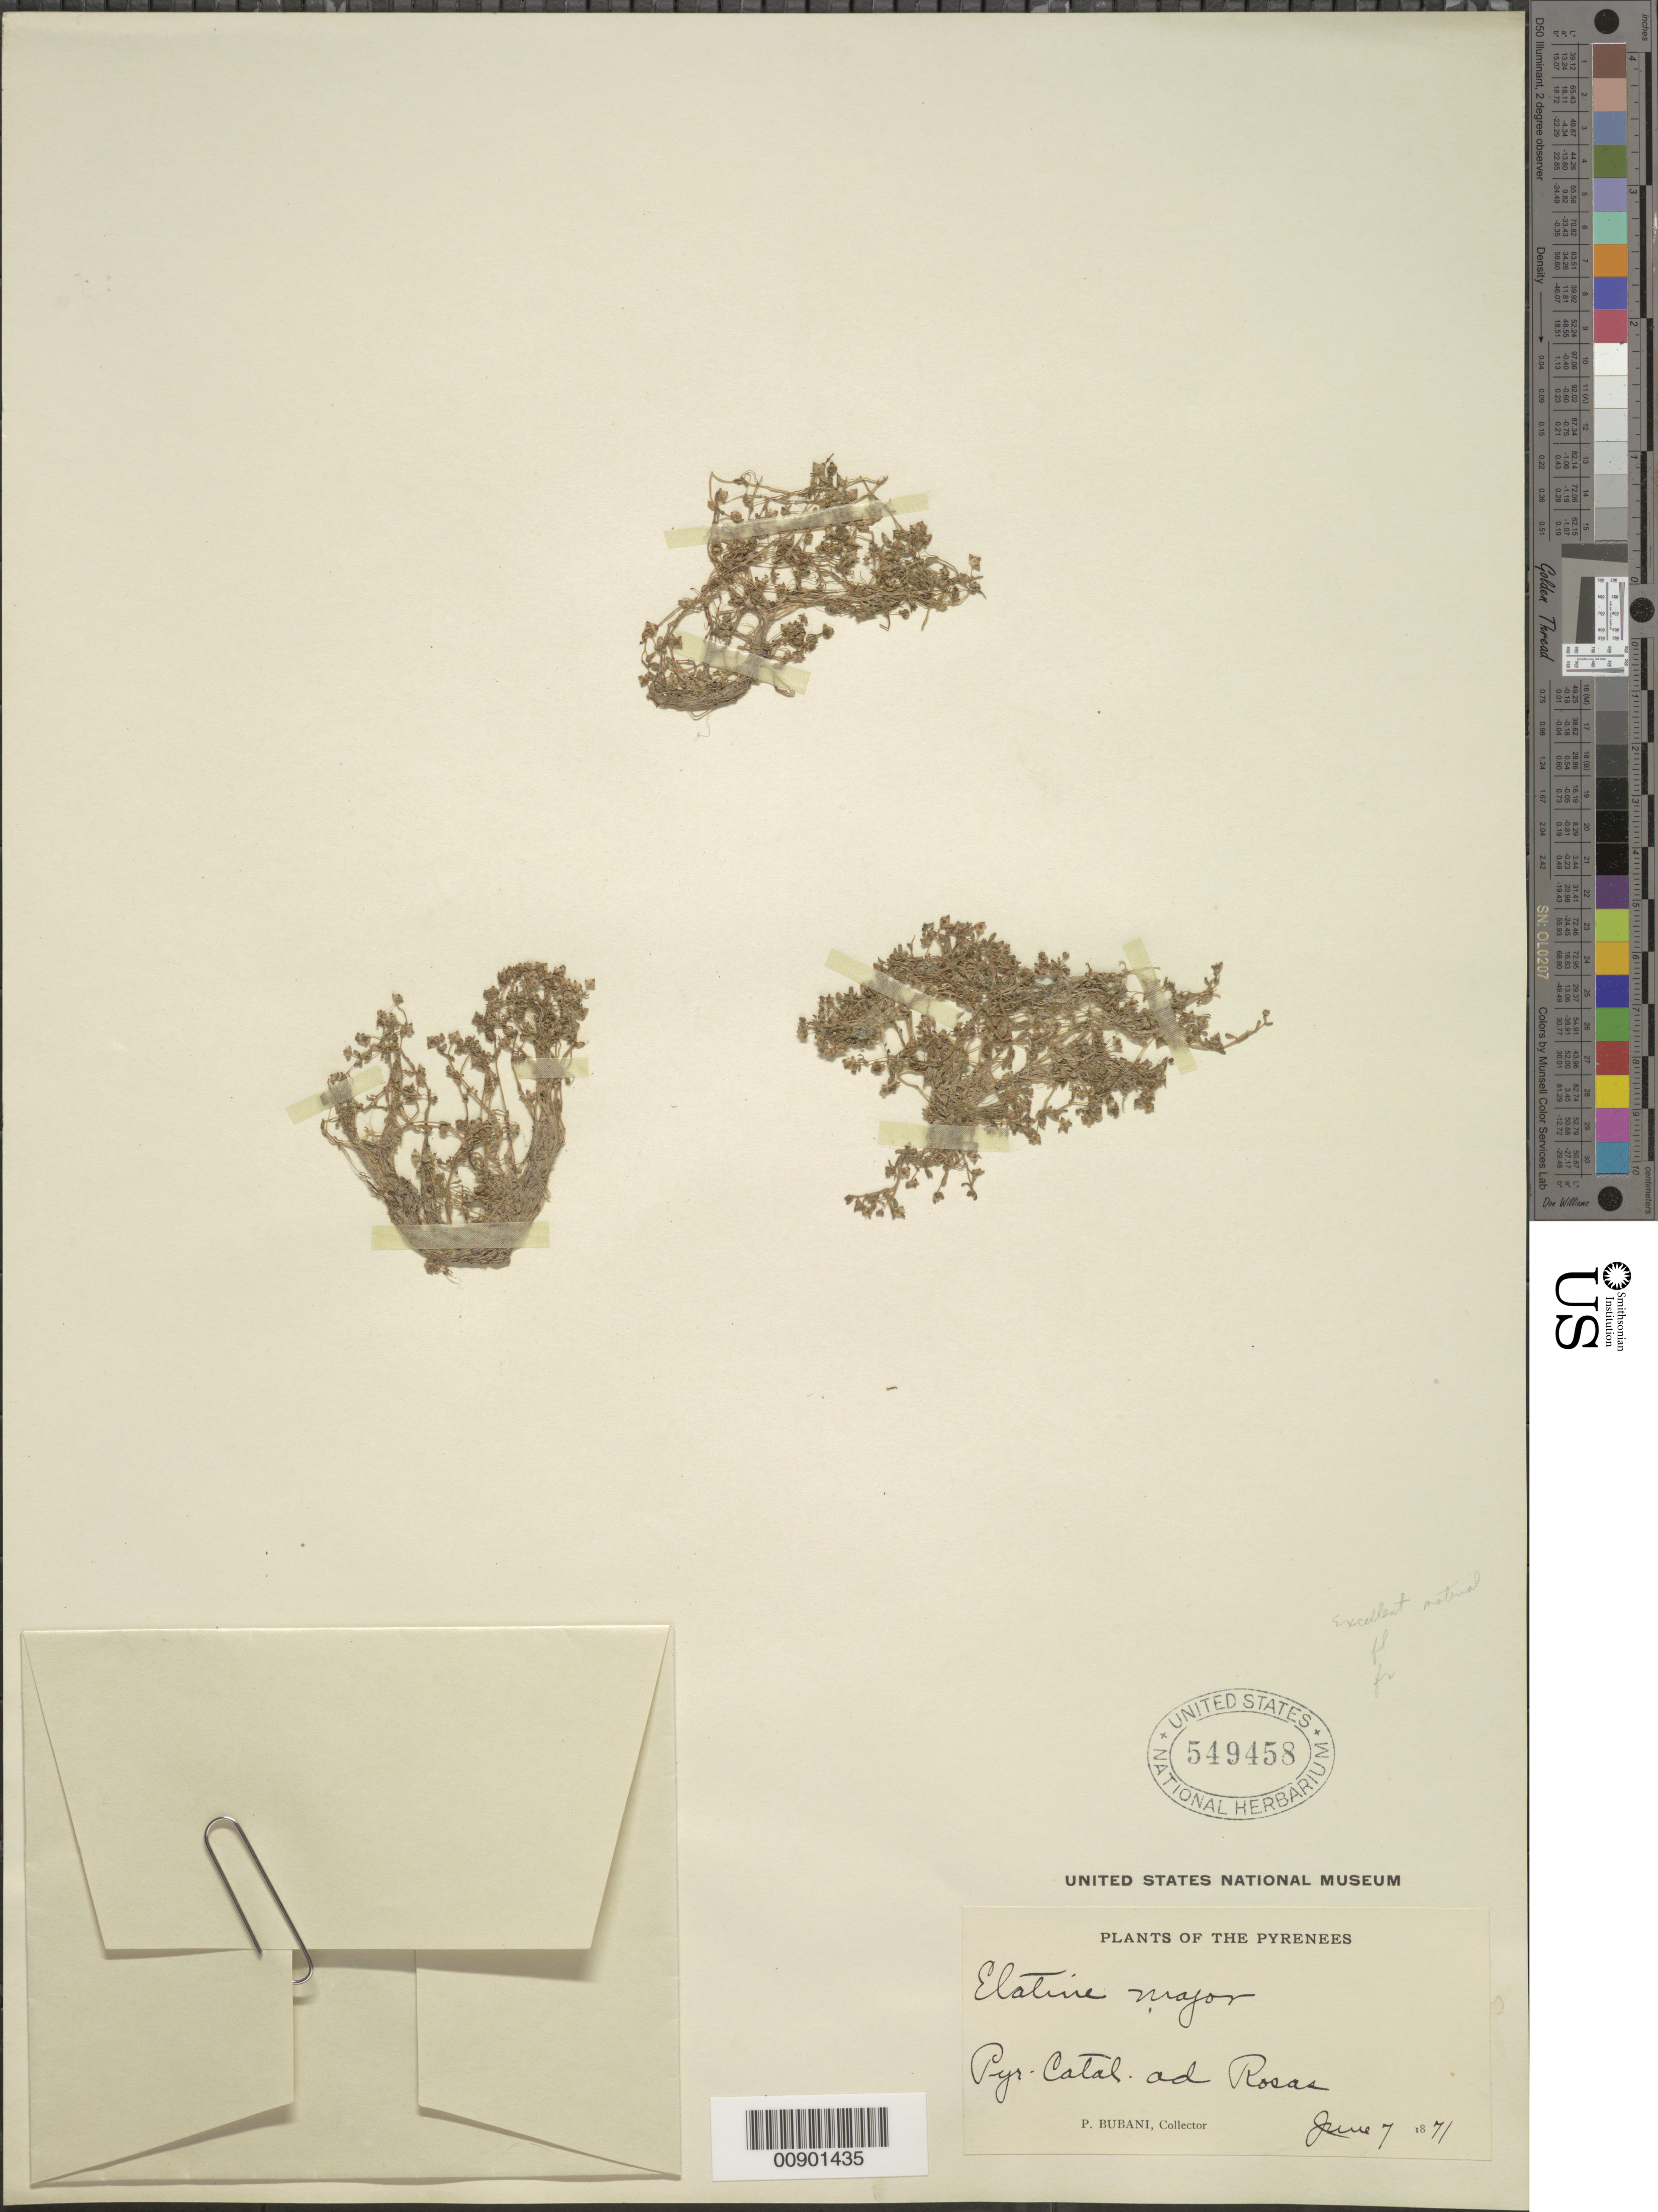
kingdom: Plantae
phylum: Tracheophyta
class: Magnoliopsida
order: Malpighiales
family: Elatinaceae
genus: Elatine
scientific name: Elatine major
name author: A. Braun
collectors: P. Bubani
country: Spain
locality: Pyrenees, Catal. and Rosas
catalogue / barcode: US 549458